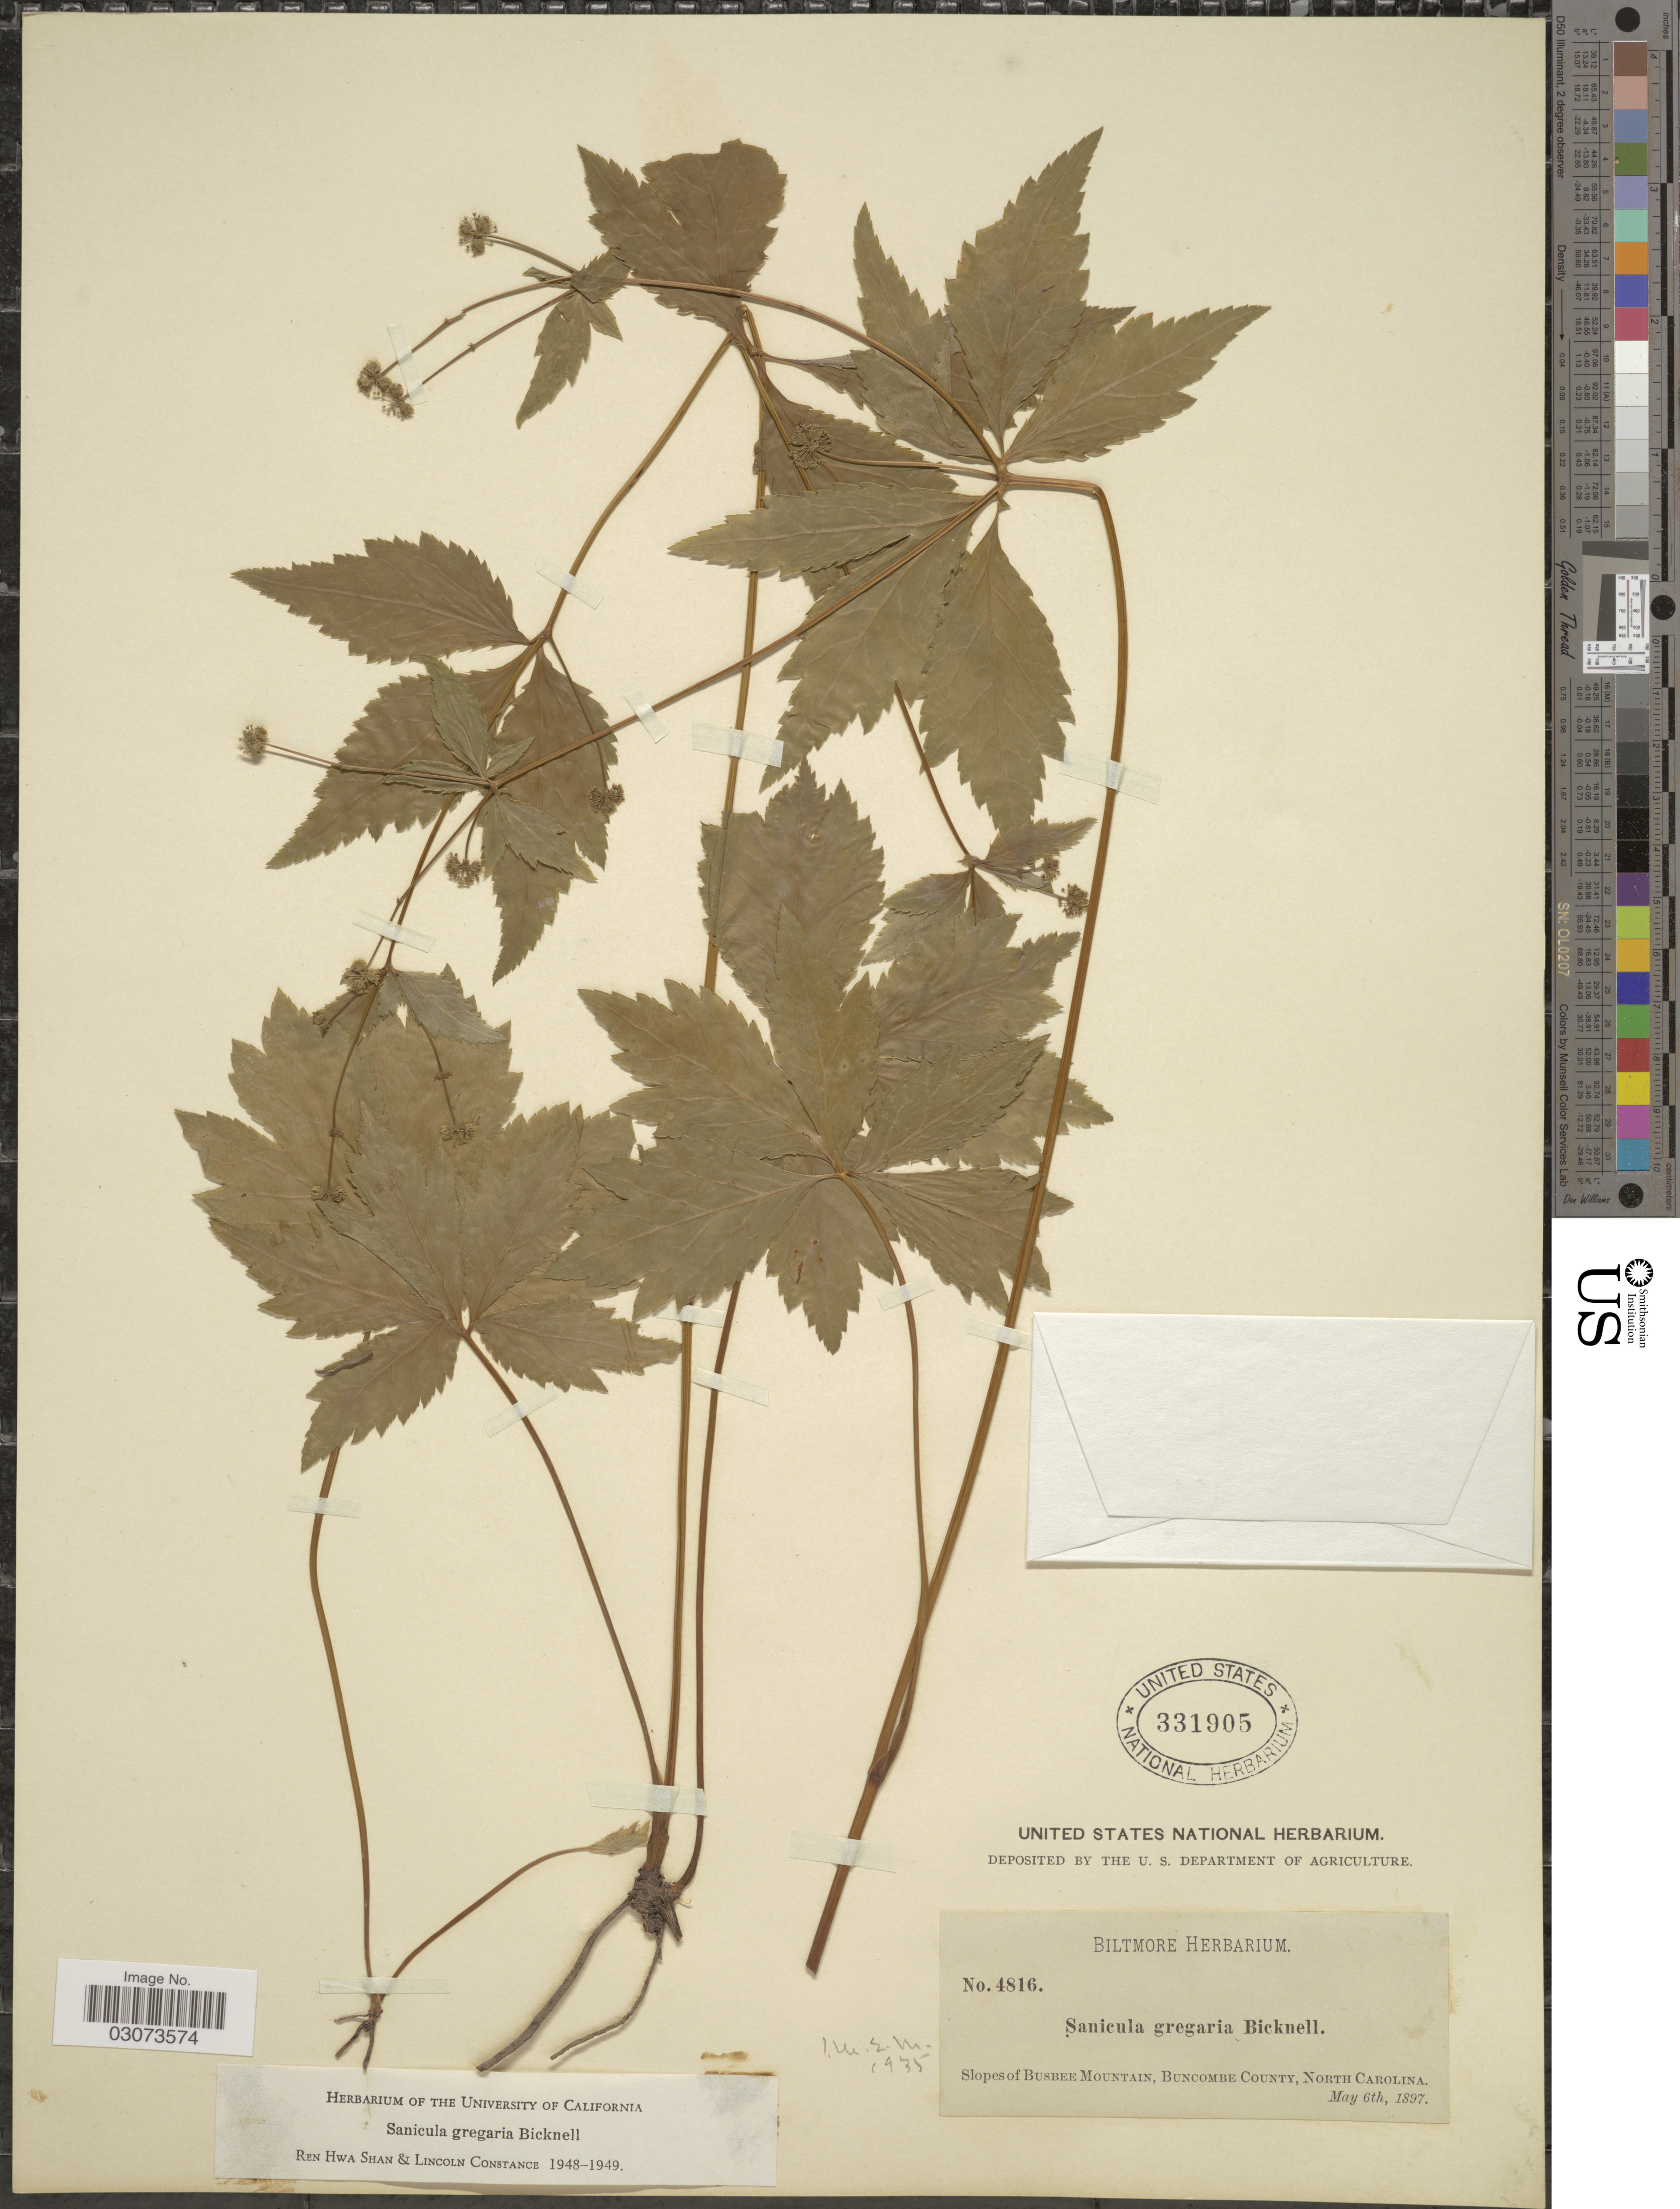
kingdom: Plantae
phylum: Tracheophyta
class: Magnoliopsida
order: Apiales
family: Apiaceae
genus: Sanicula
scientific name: Sanicula gregaria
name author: E.P. Bicknell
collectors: ex herb. Biltmore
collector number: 4816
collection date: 1897-05-06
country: United States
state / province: North Carolina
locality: Slopes of Busbee Mountain, Buncombe County.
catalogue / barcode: US 331905